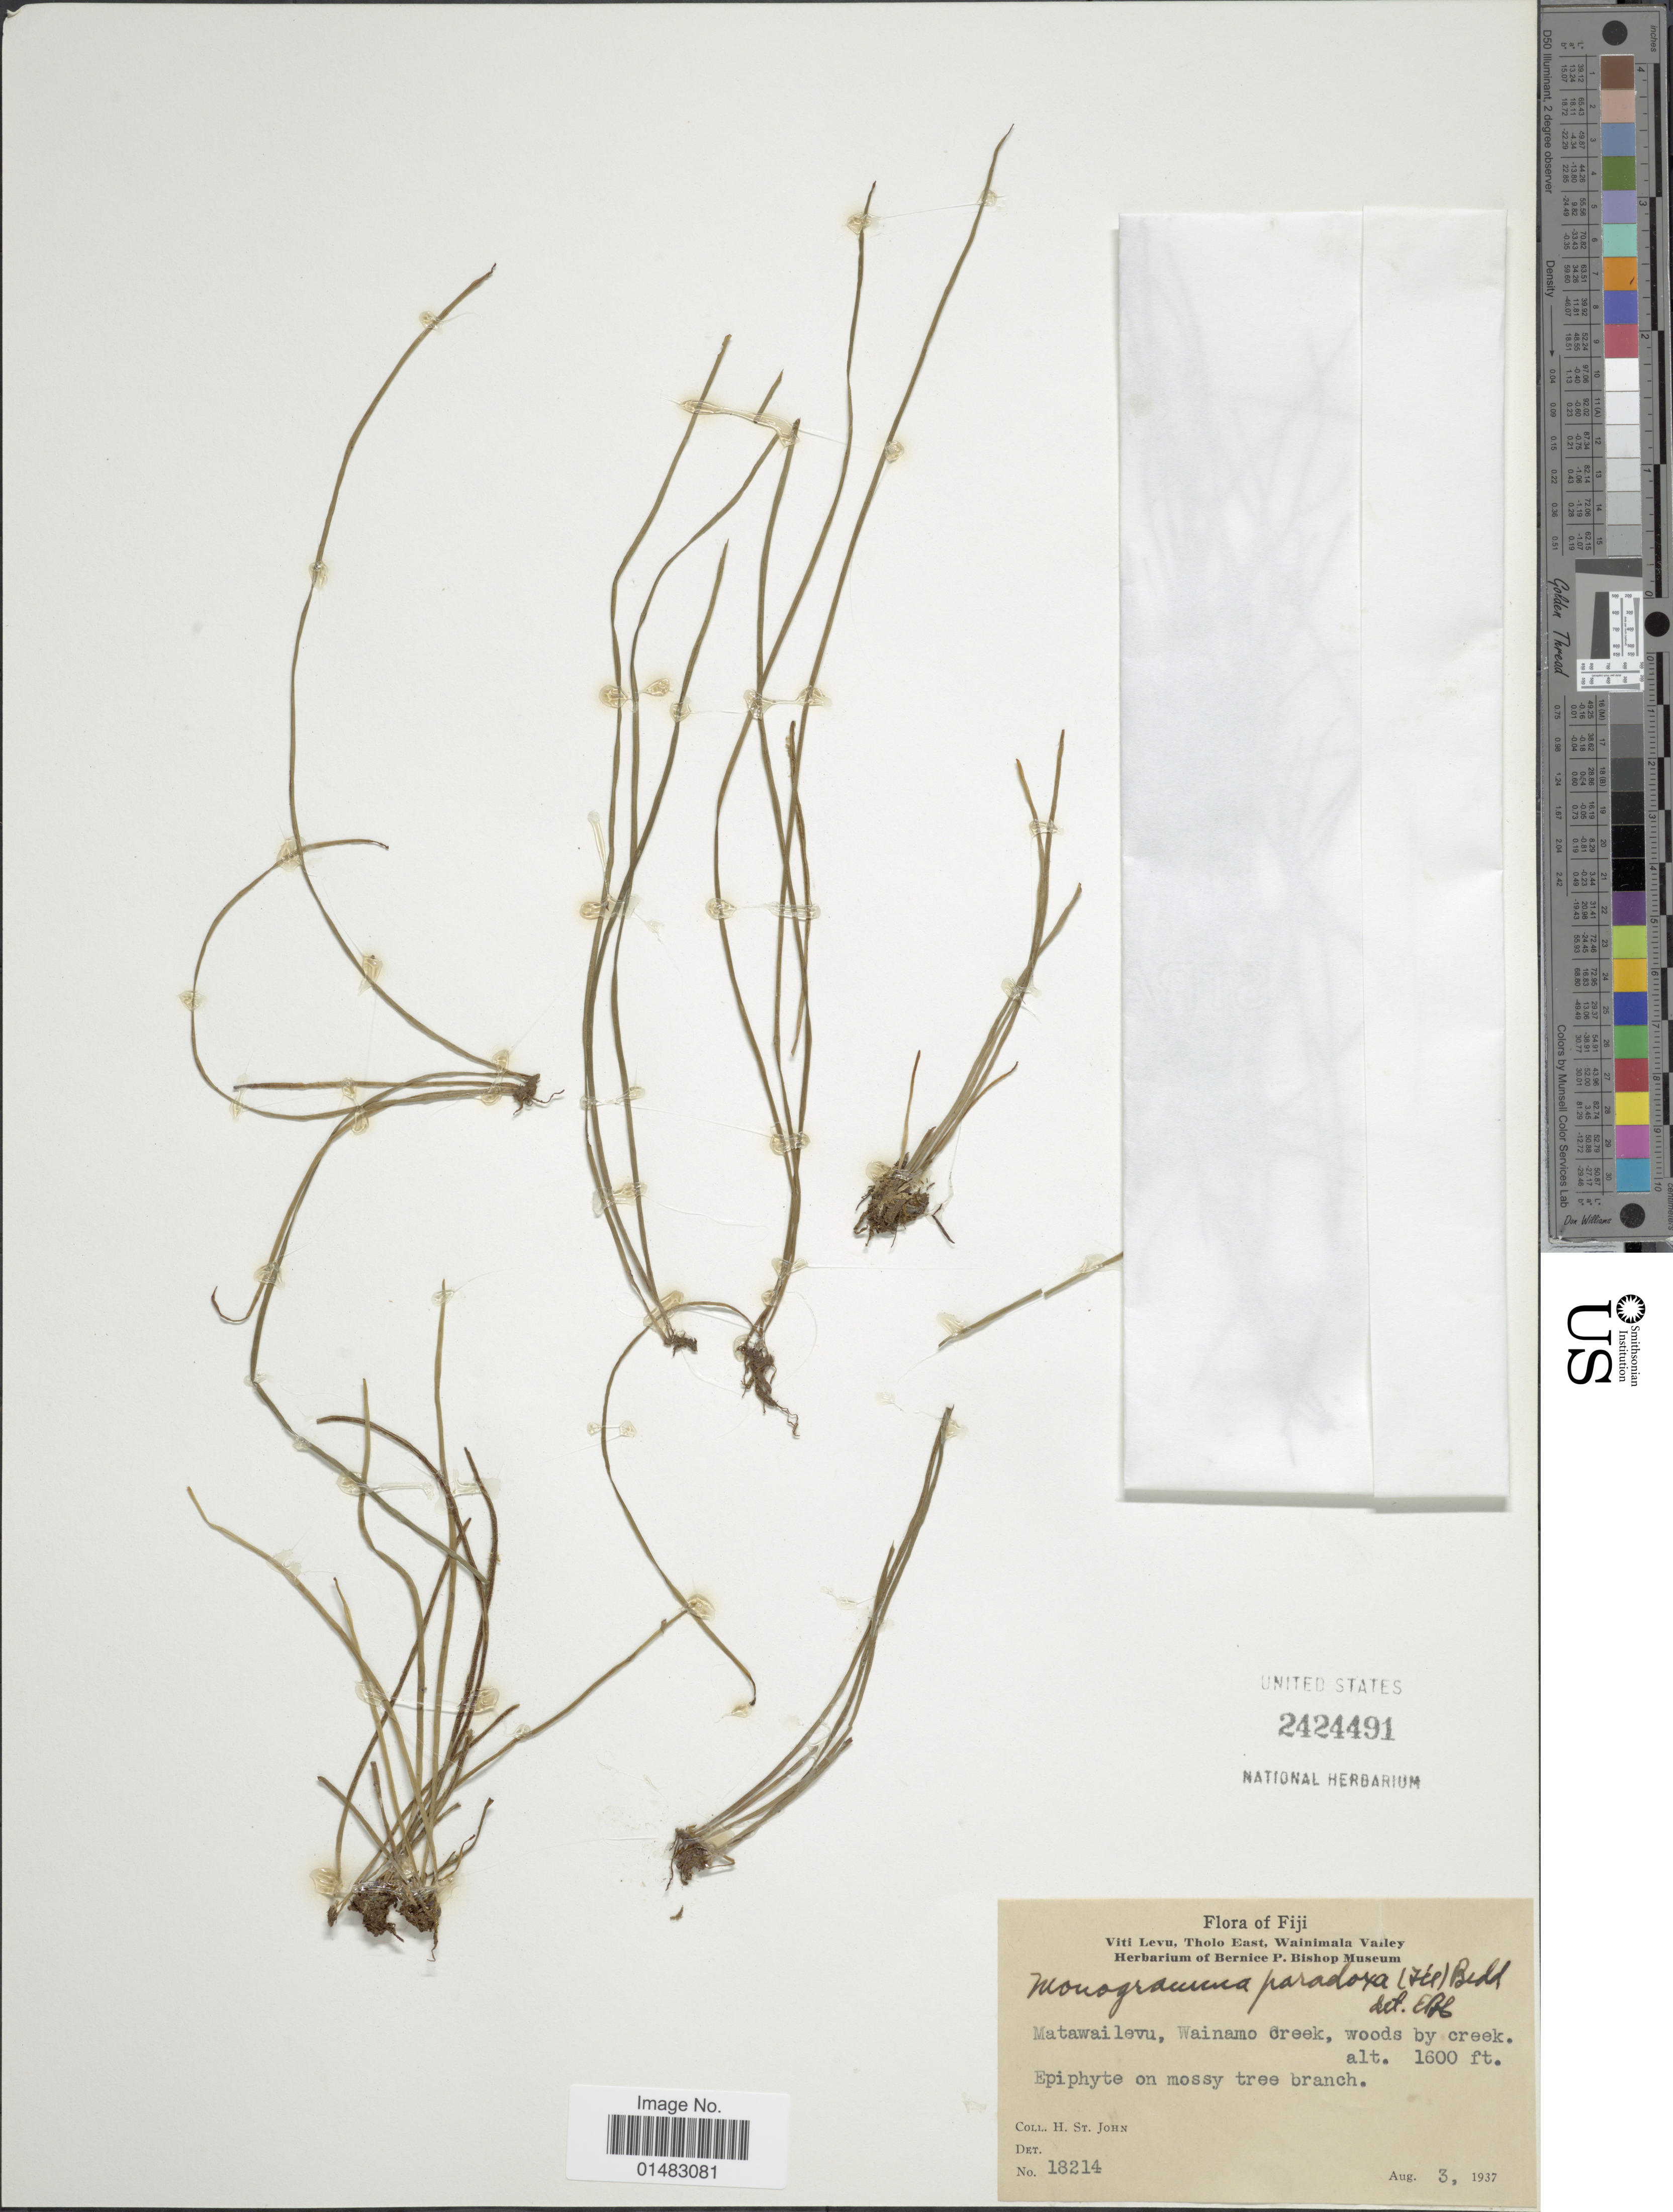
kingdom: Plantae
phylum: Tracheophyta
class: Polypodiopsida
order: Polypodiales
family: Pteridaceae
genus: Vaginularia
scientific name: Vaginularia angustissima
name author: (Brack.) Mett.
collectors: H. St. John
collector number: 19241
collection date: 1937-08-03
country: Fiji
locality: Matawailevu, Wainamo Creek, woods by creek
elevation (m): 488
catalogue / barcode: US 2424491